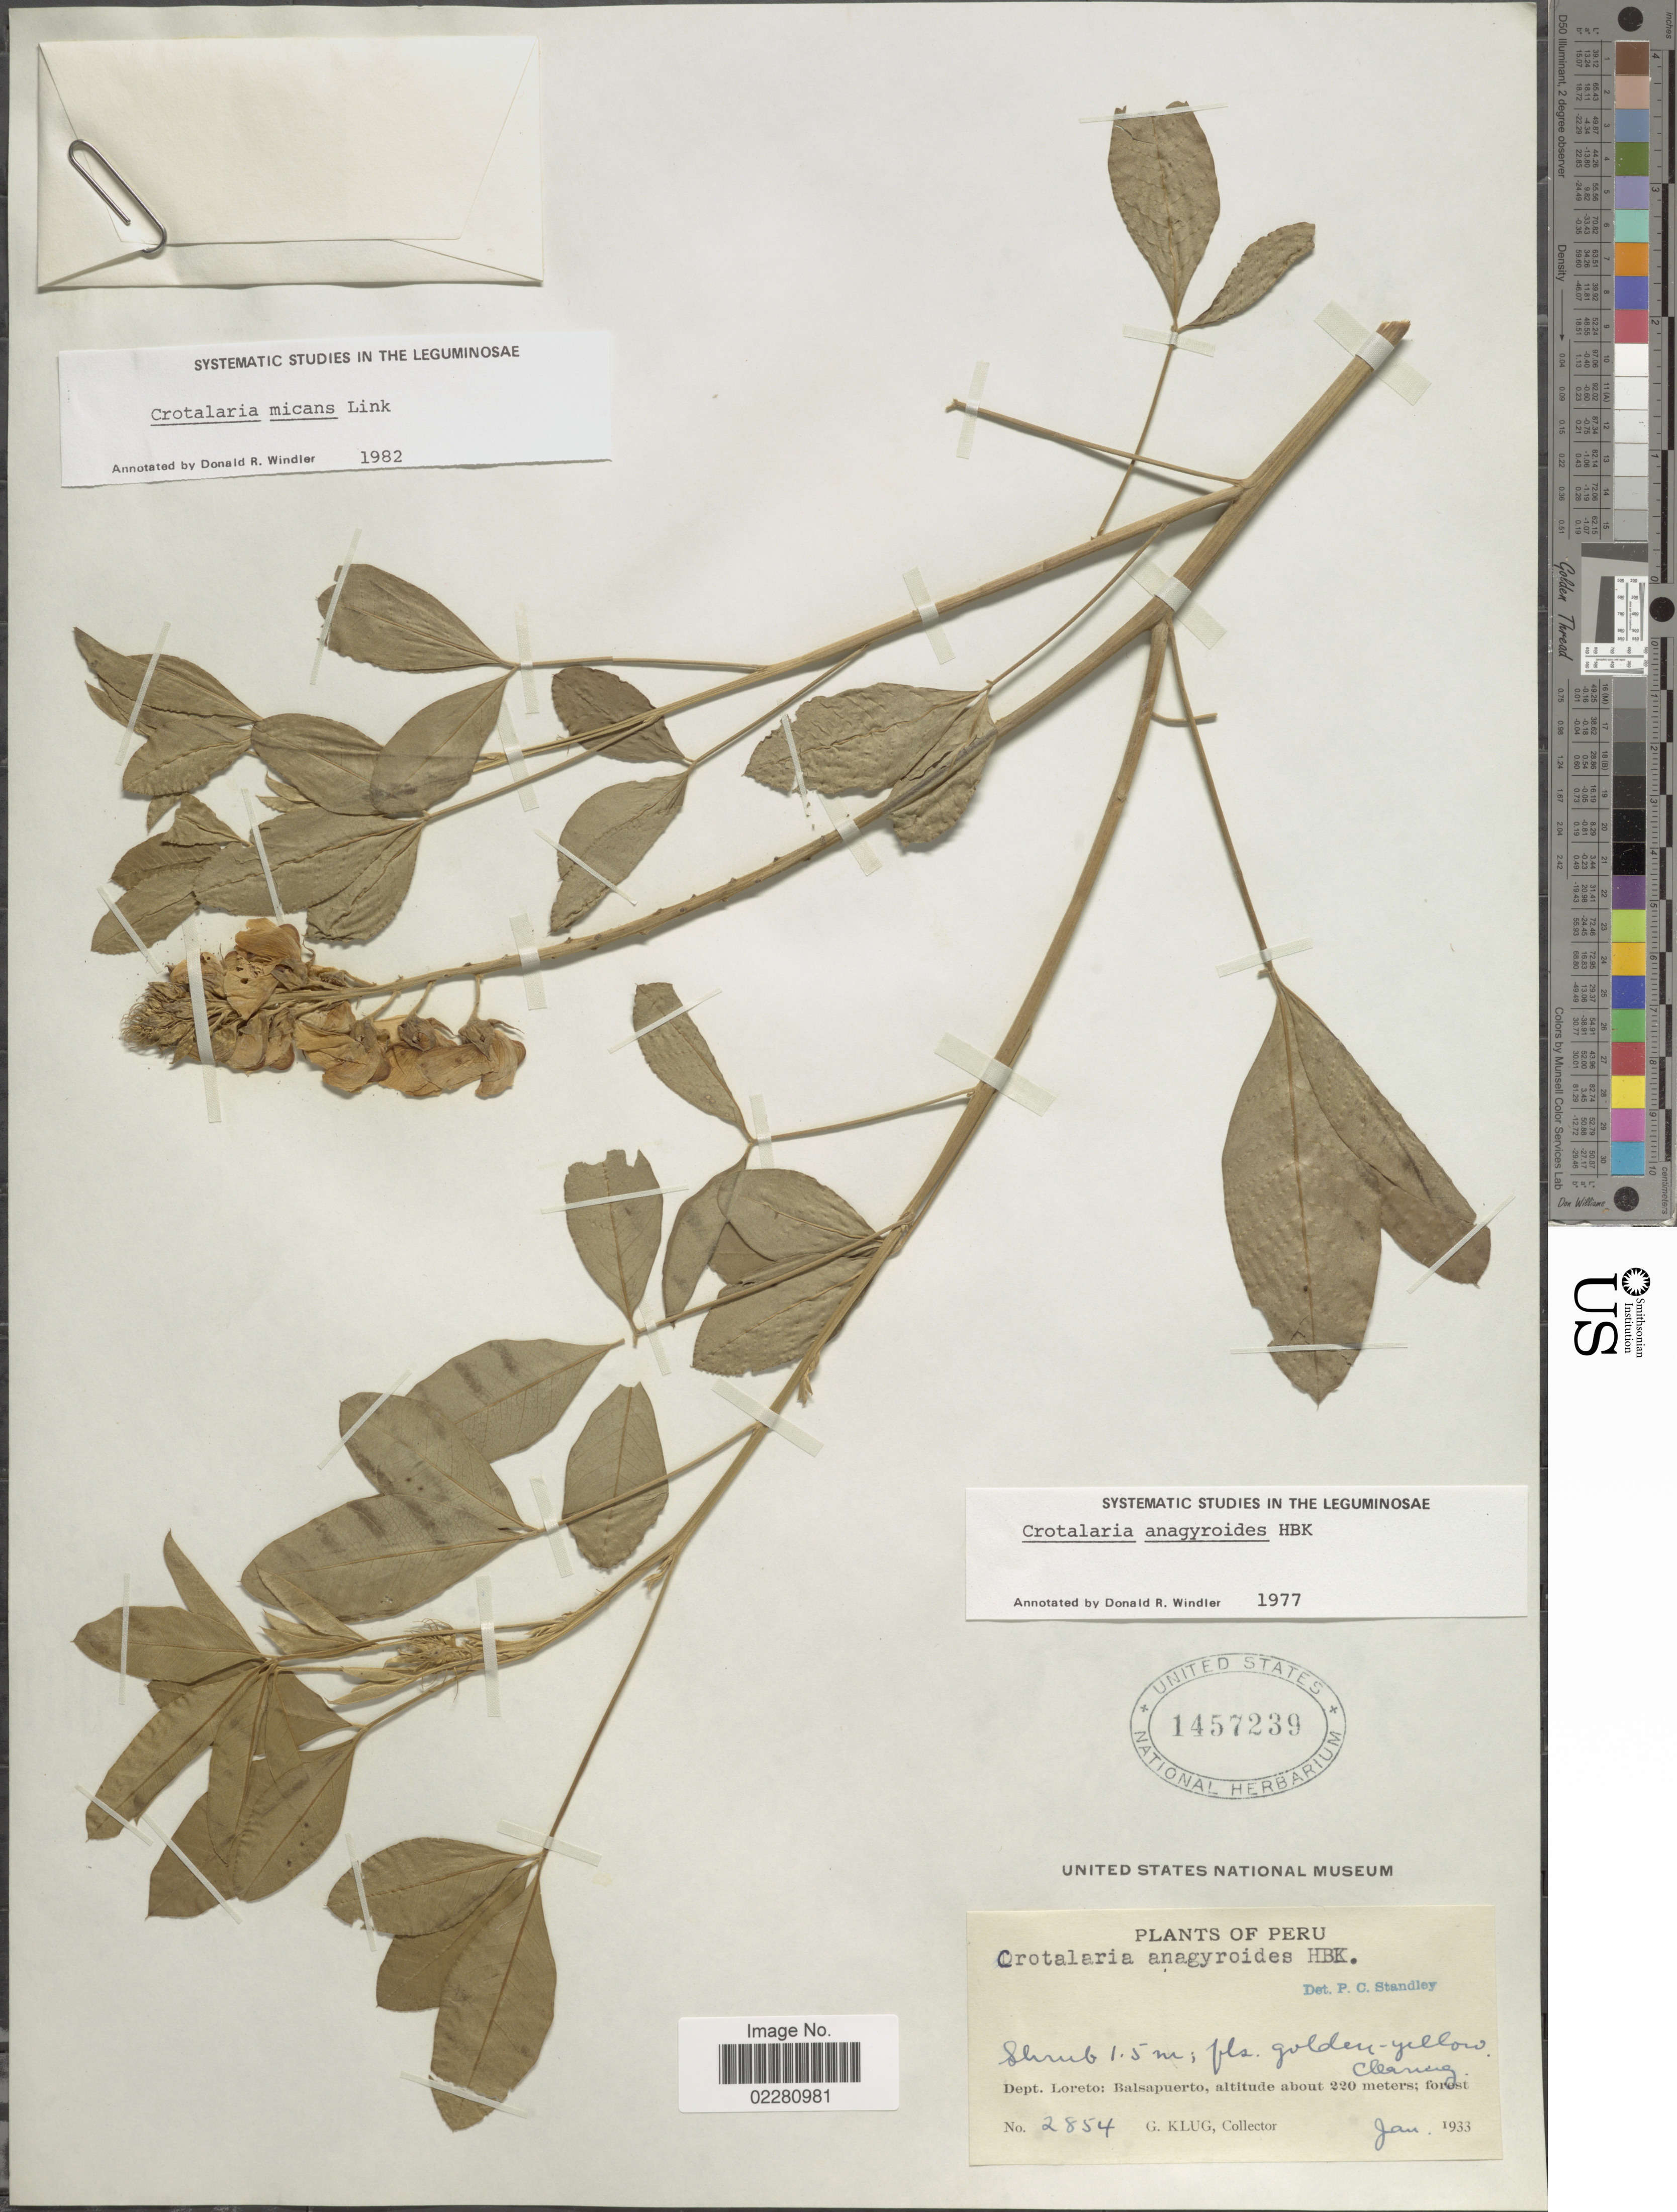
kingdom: Plantae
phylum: Tracheophyta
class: Magnoliopsida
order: Fabales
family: Fabaceae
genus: Crotalaria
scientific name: Crotalaria micans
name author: Link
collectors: G. Klug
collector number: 2854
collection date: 1933-01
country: Peru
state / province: Loreto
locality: Balsapuerto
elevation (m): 220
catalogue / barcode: US 1457239